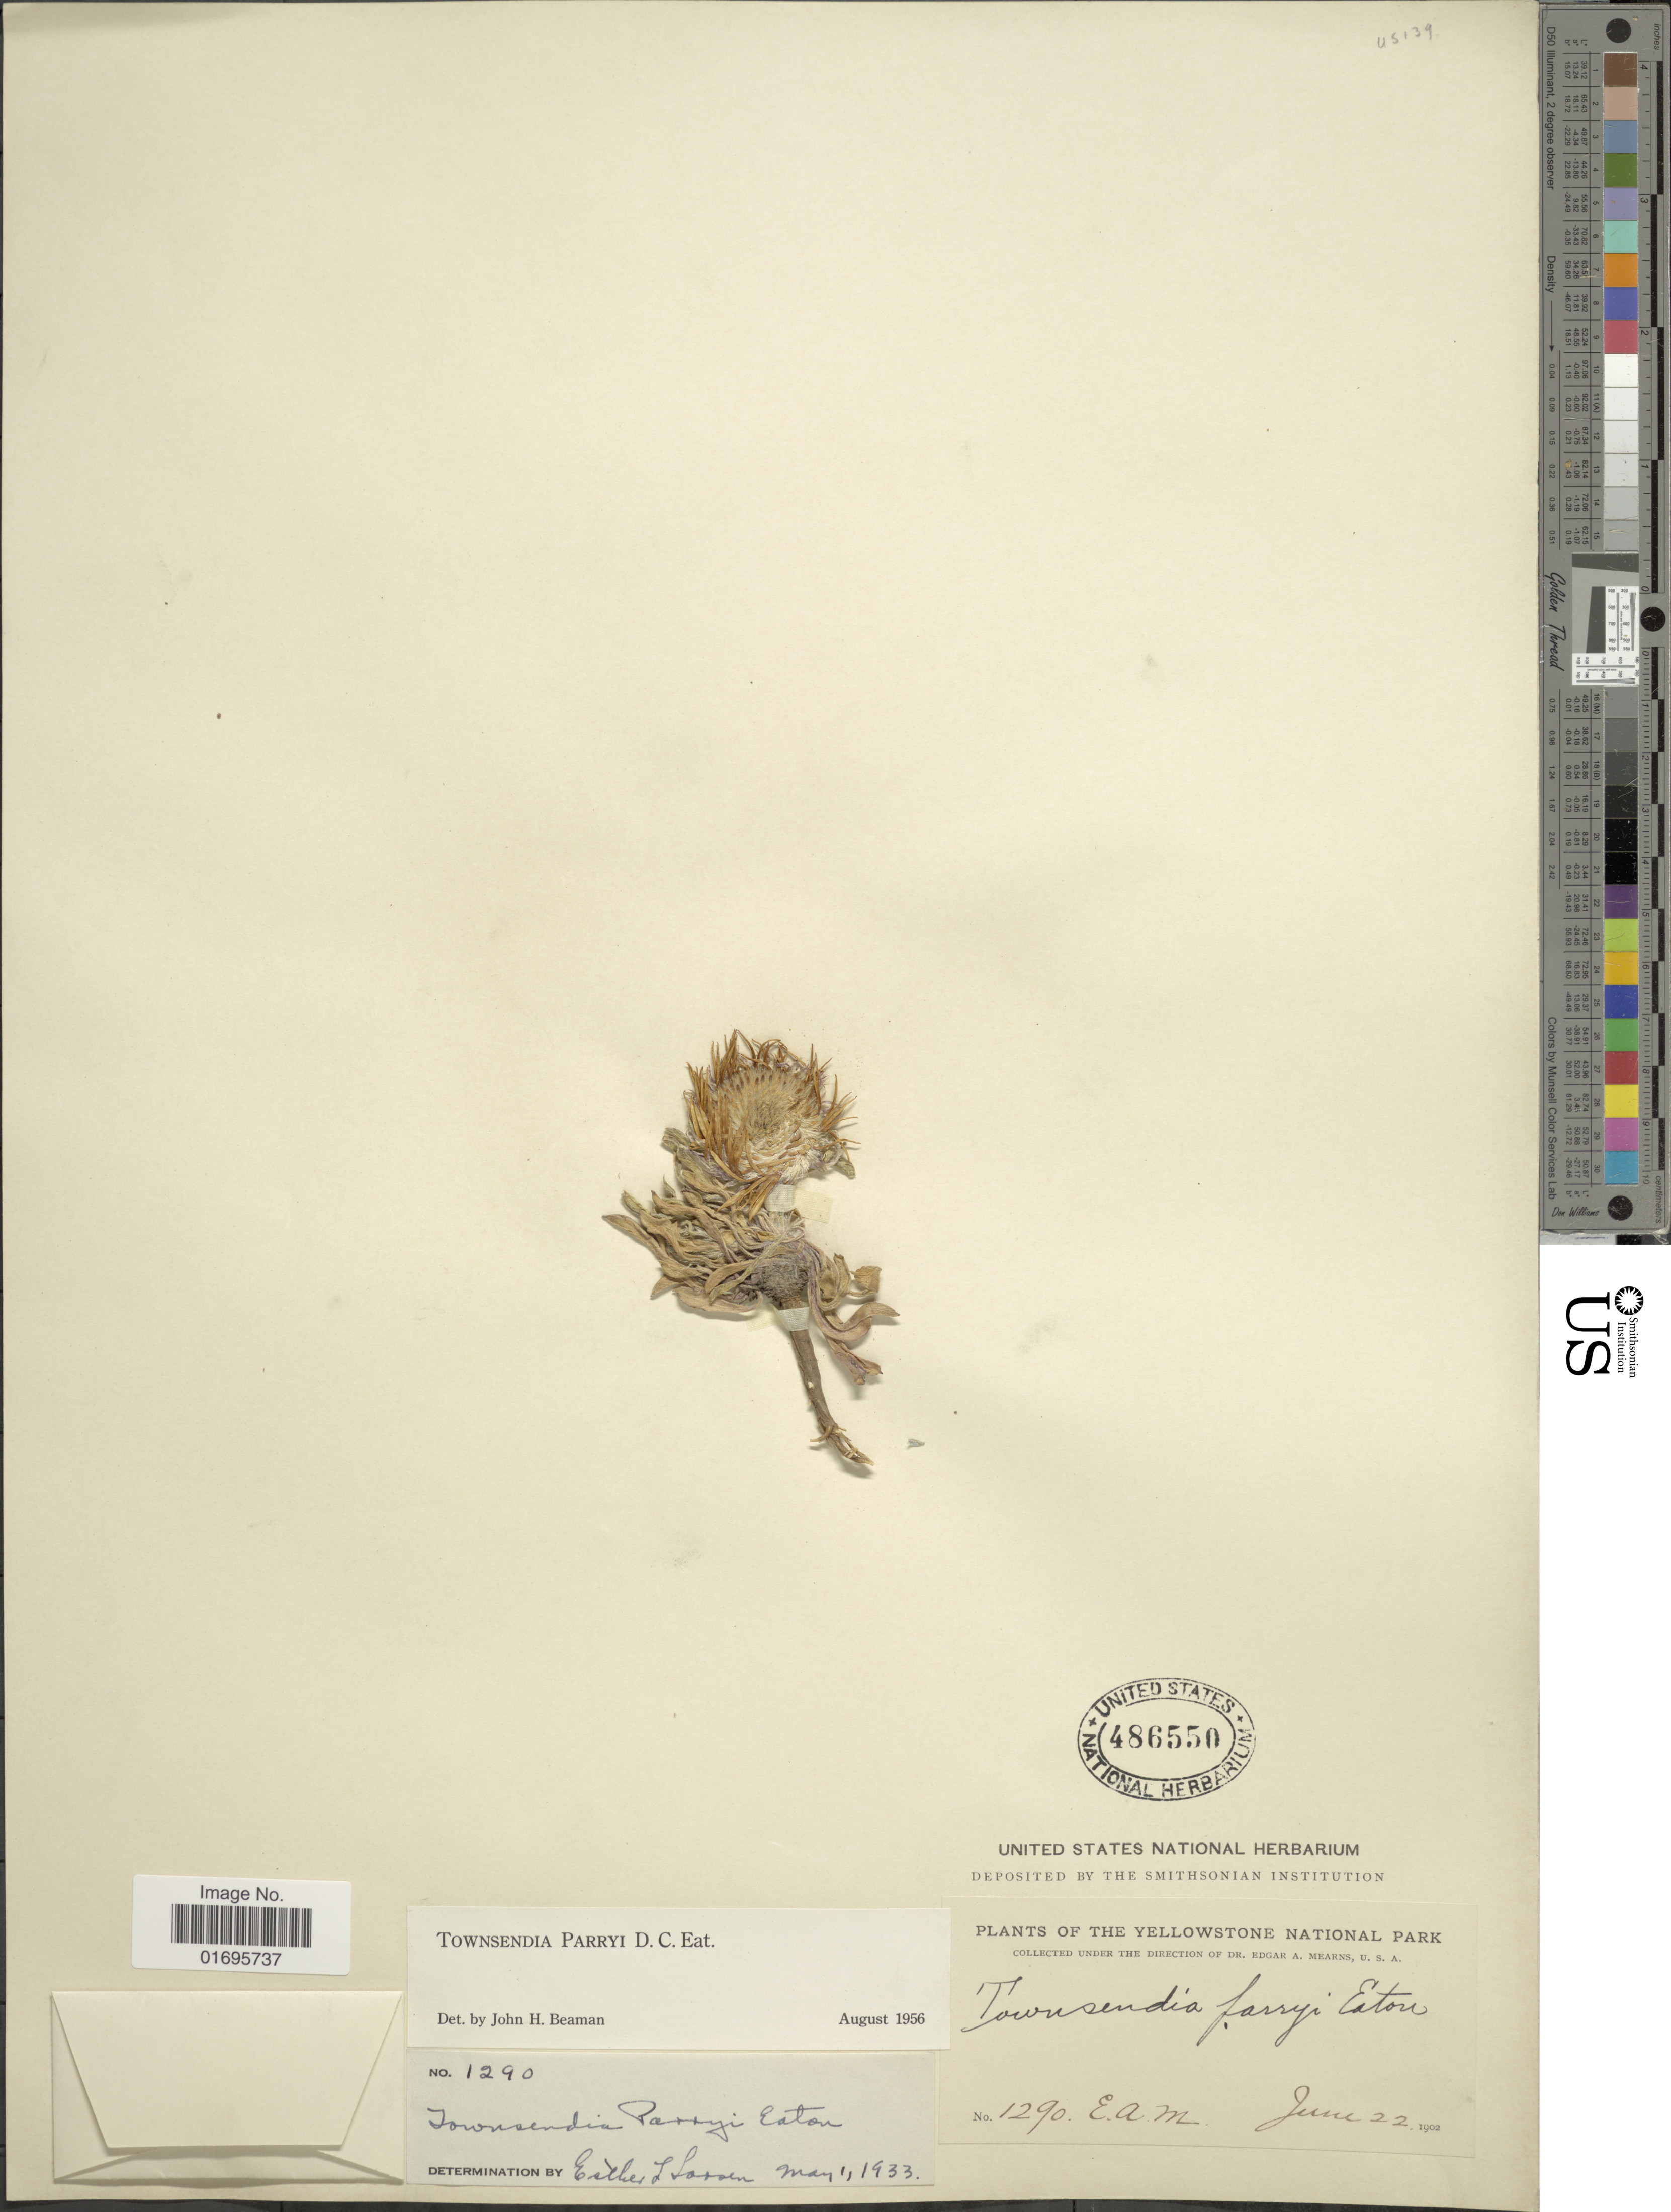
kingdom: Plantae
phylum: Tracheophyta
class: Magnoliopsida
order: Asterales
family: Asteraceae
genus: Townsendia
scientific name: Townsendia parryi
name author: D.C. Eaton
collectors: E. A. Mearns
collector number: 1290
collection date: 1902-06-22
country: United States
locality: Yellowstone National Park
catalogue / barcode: US 486550